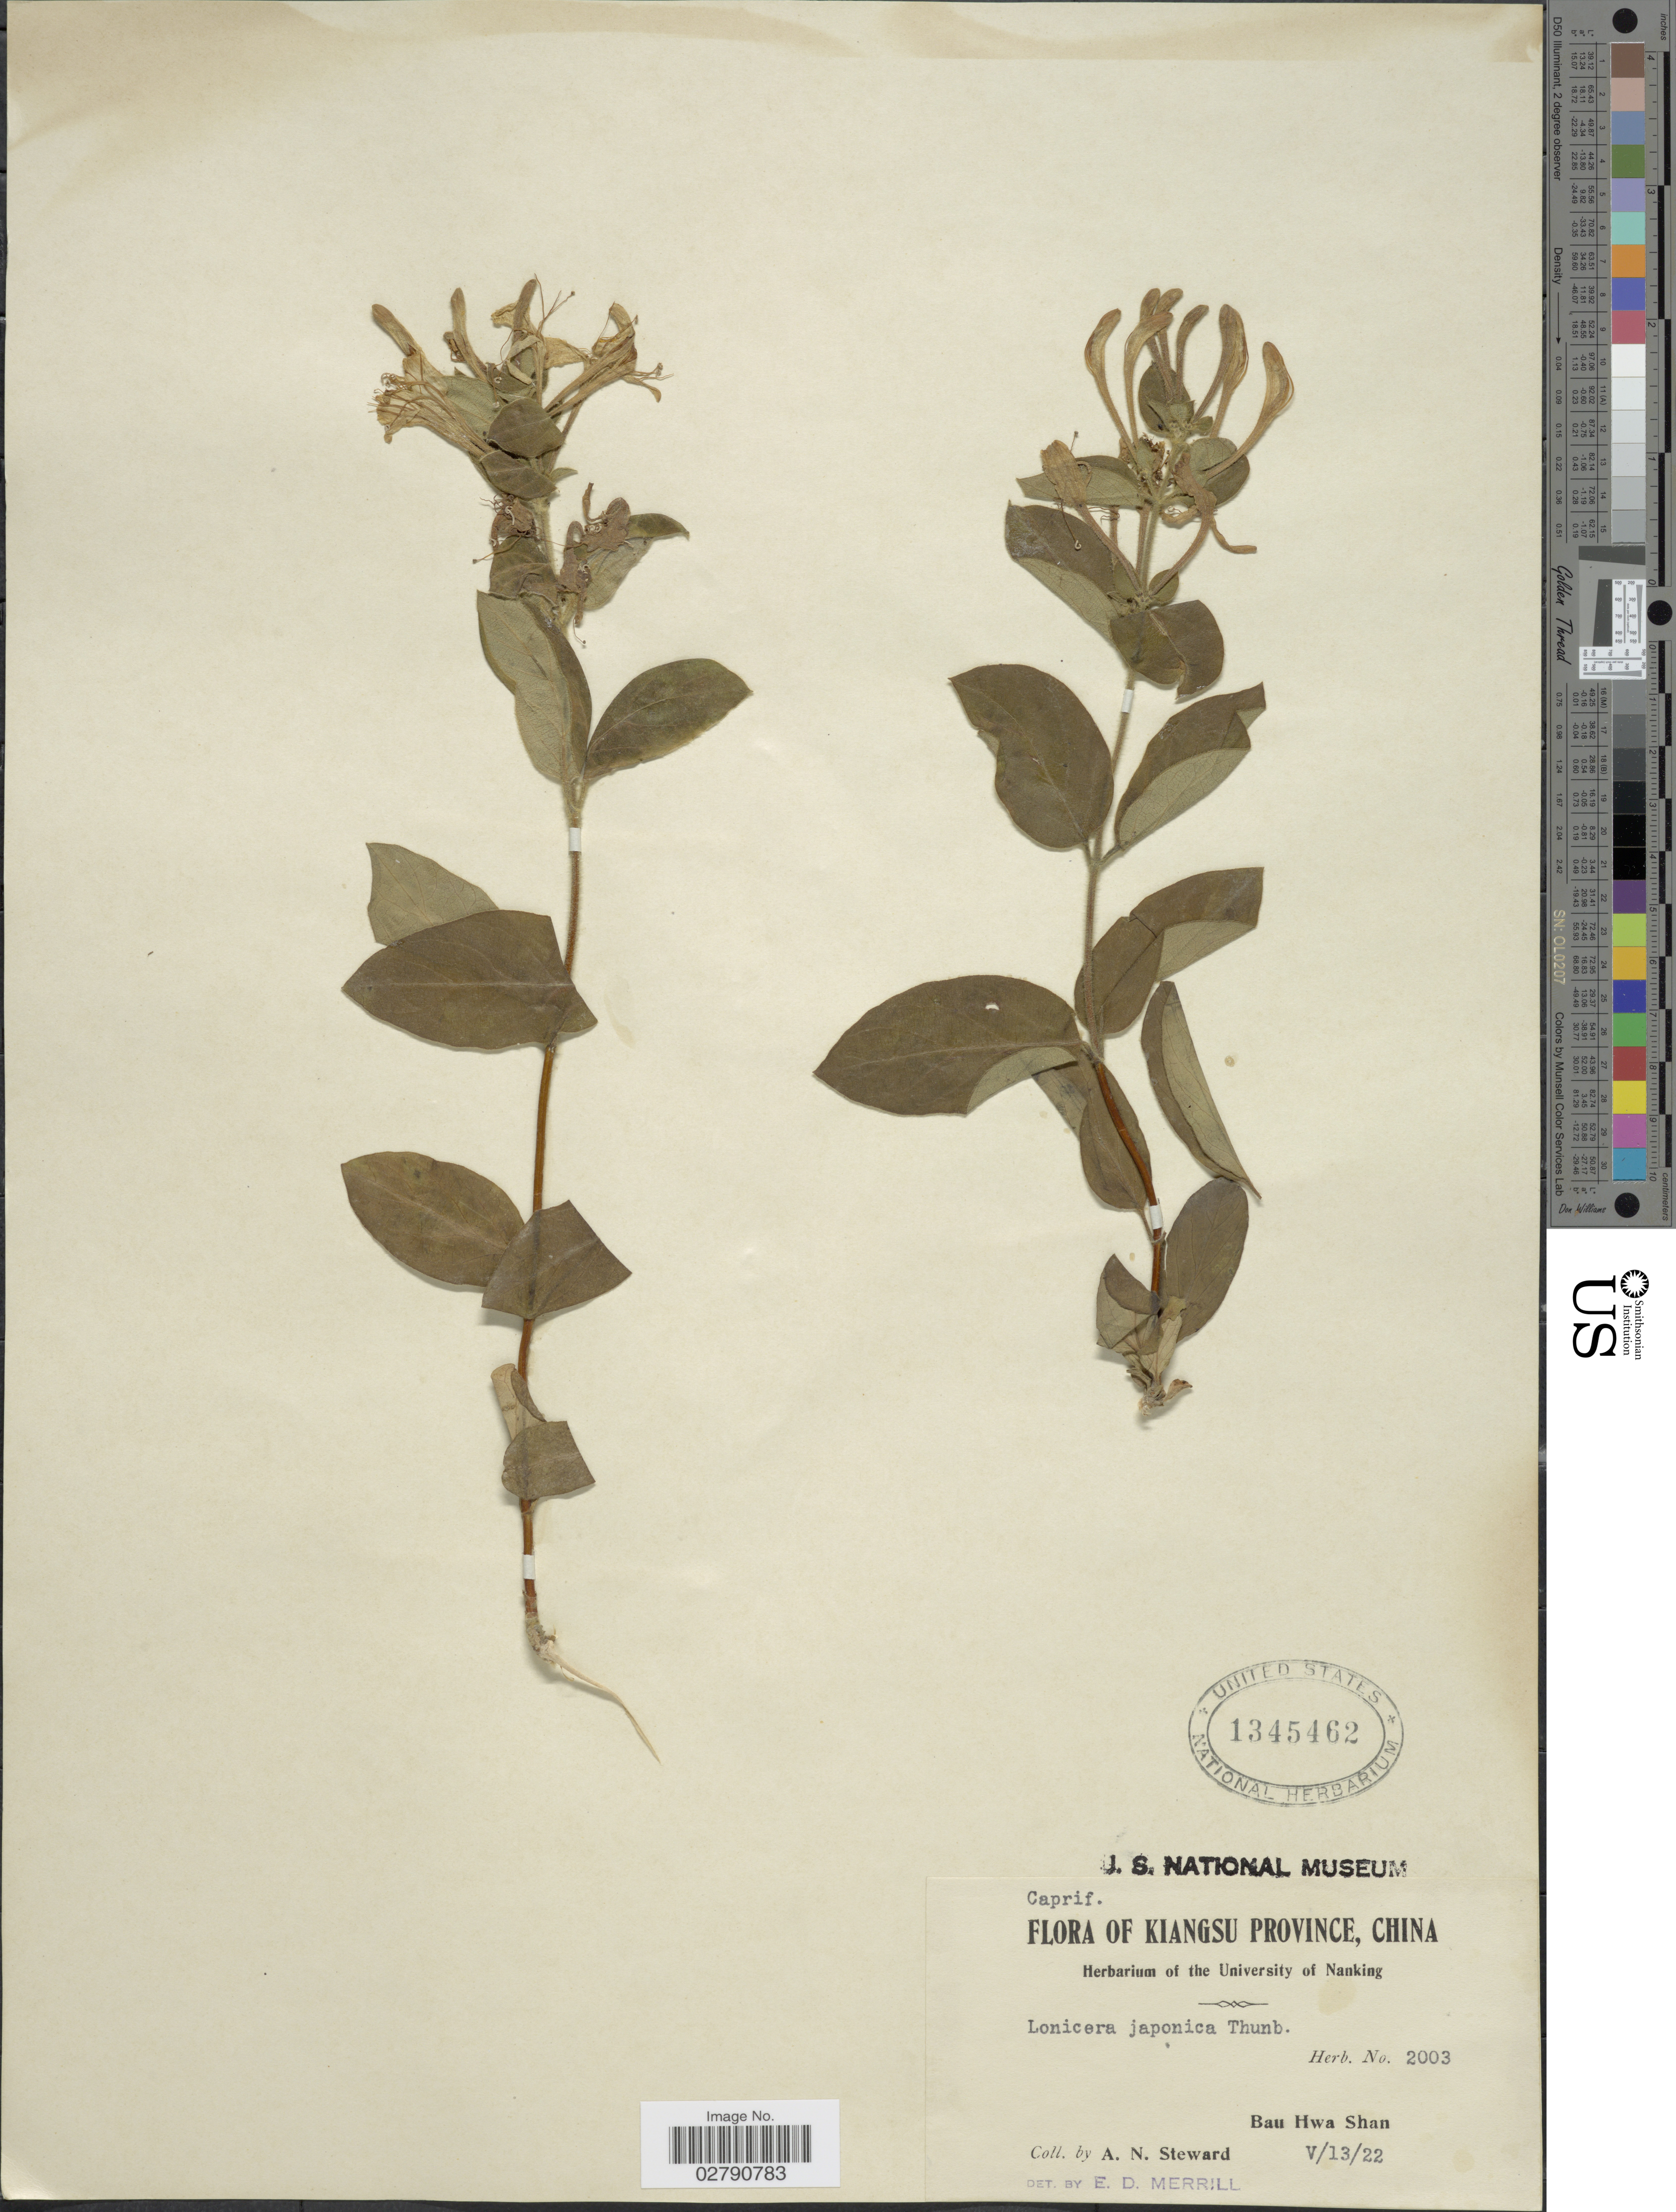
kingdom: Plantae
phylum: Tracheophyta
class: Magnoliopsida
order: Dipsacales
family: Caprifoliaceae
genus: Lonicera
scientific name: Lonicera japonica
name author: Thunb.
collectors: A. N. Steward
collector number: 2003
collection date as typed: Transcribed d/m/y: 13/5/22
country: China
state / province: Jiangsu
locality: Kiangsu Province. Bau Hwa Shan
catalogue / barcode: US 1345462